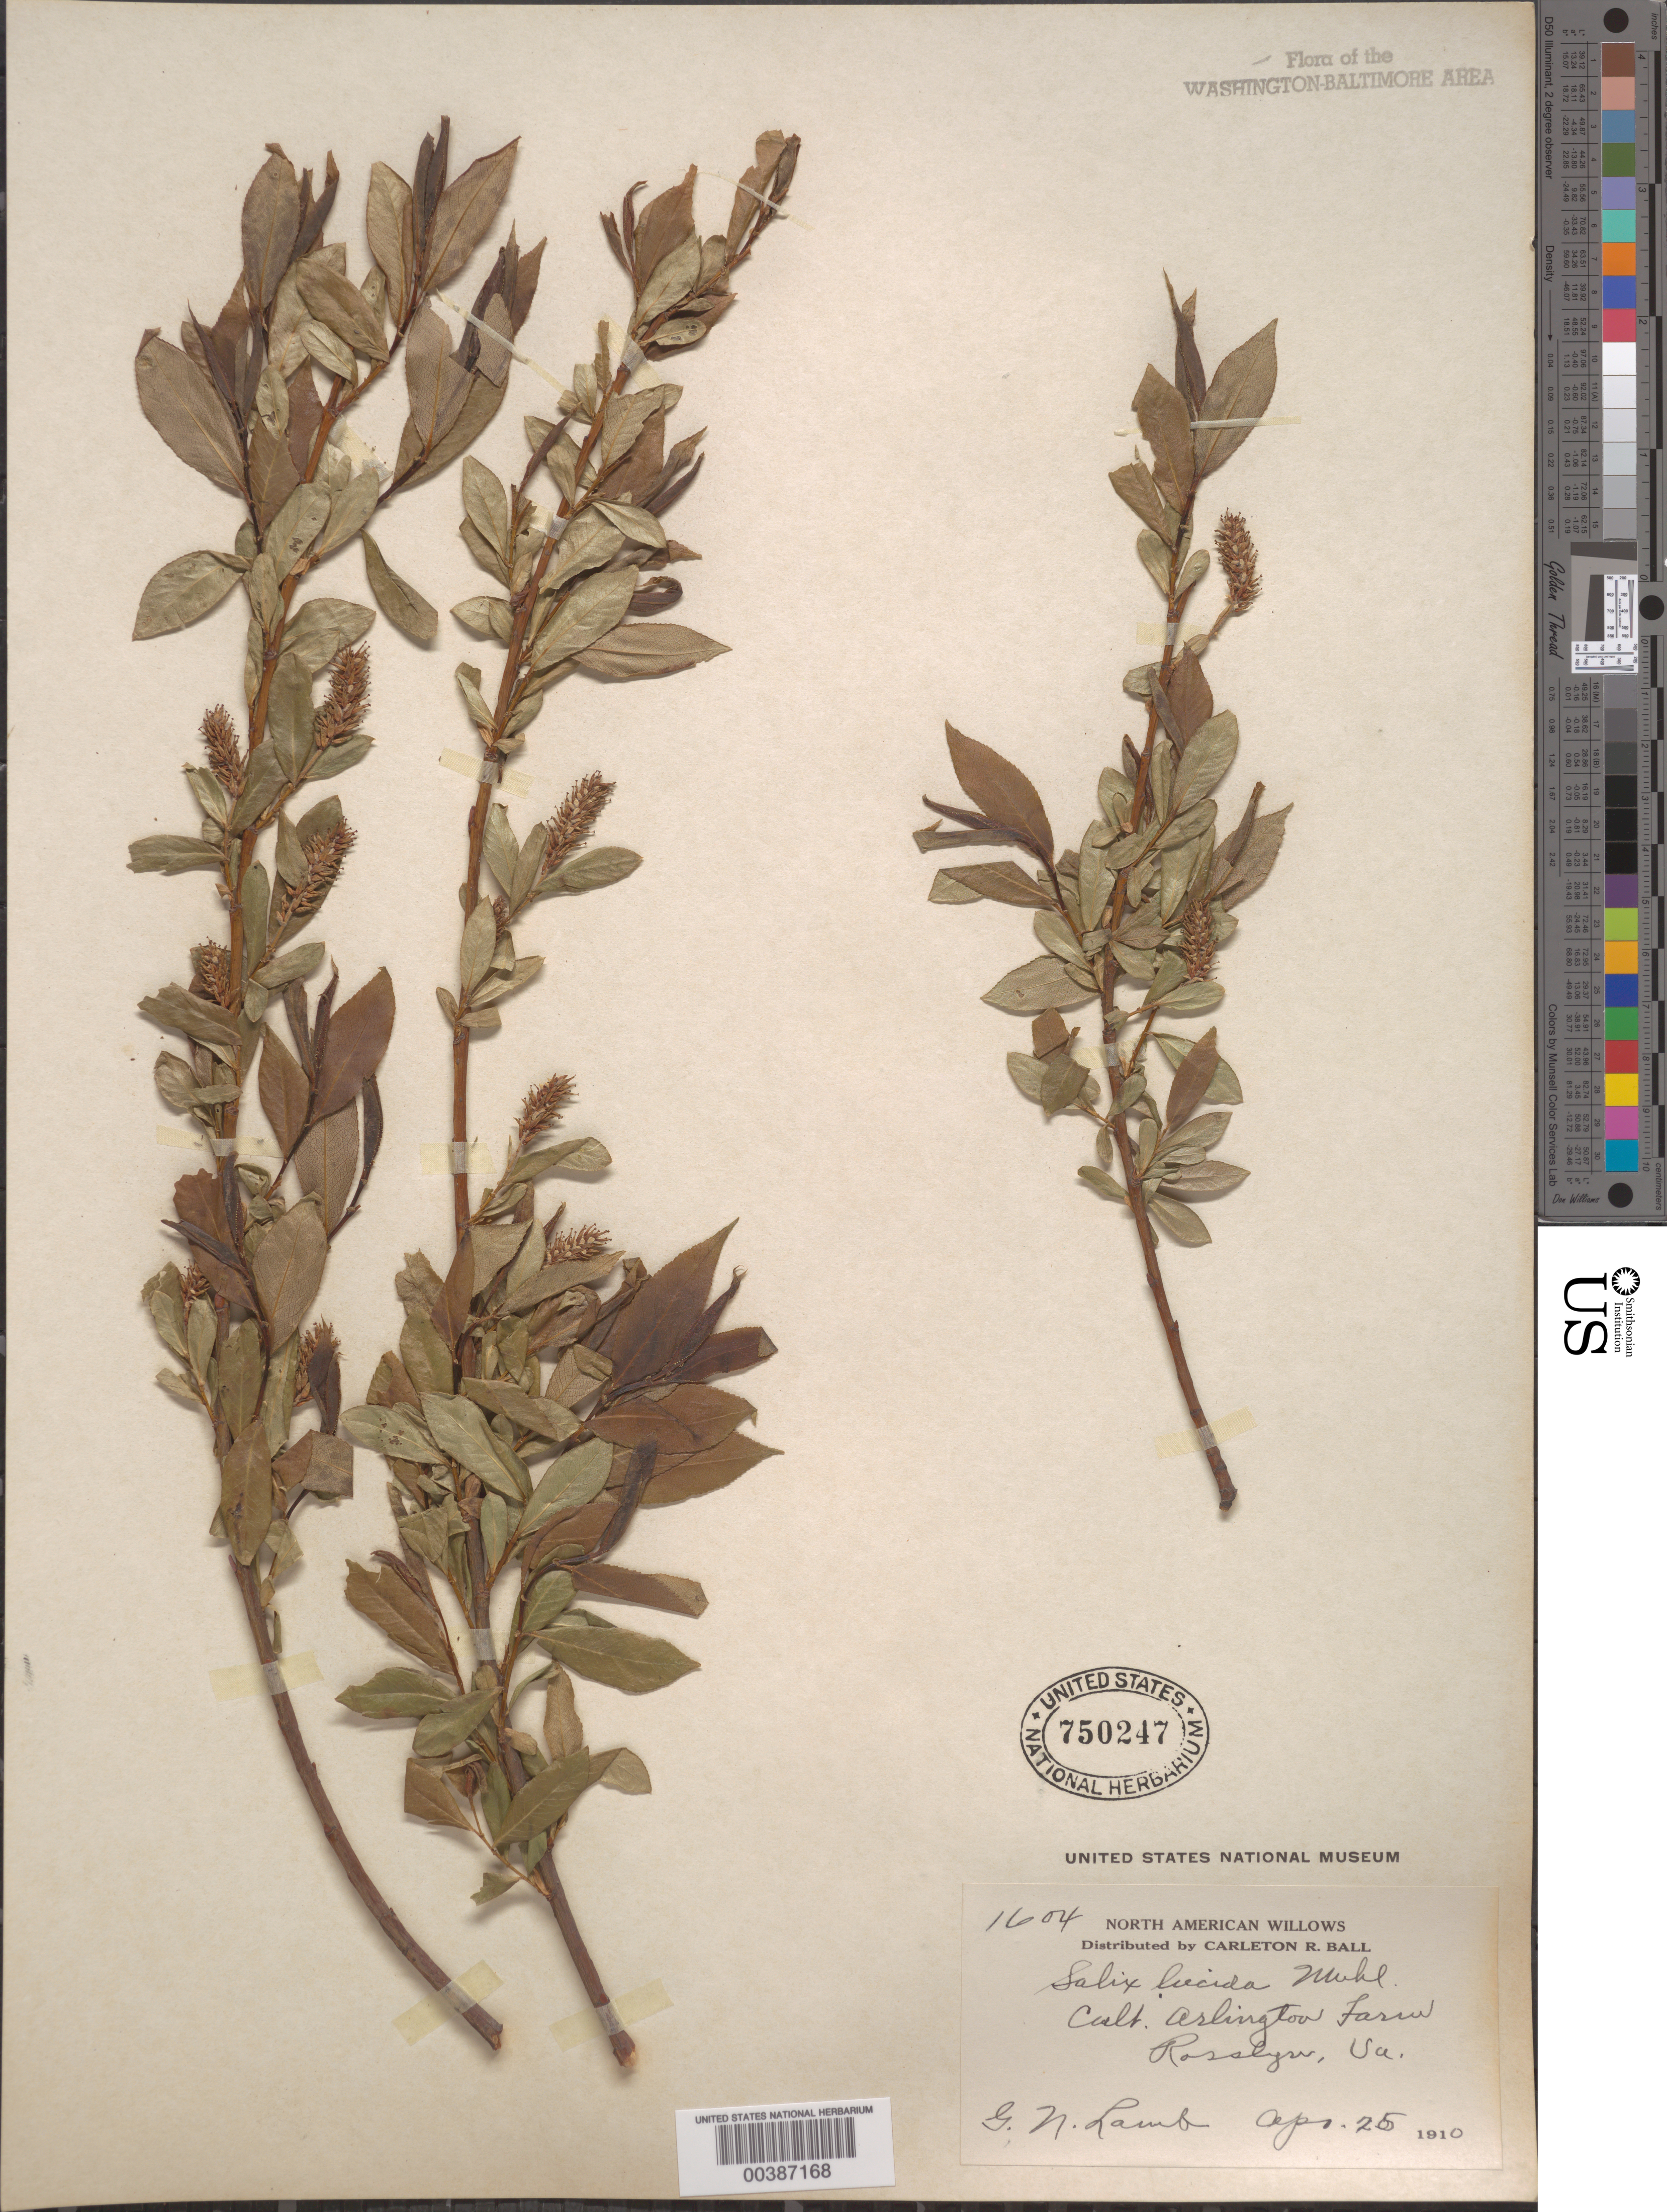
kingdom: Plantae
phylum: Tracheophyta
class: Magnoliopsida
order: Malpighiales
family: Salicaceae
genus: Salix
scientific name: Salix sp.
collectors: G. N. Lamb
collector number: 1604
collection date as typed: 25 Apr 1910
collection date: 1910-04-25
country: United States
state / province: Virginia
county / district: Arlington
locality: Arlington Farm Rosslyn, Cult.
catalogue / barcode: US 750247